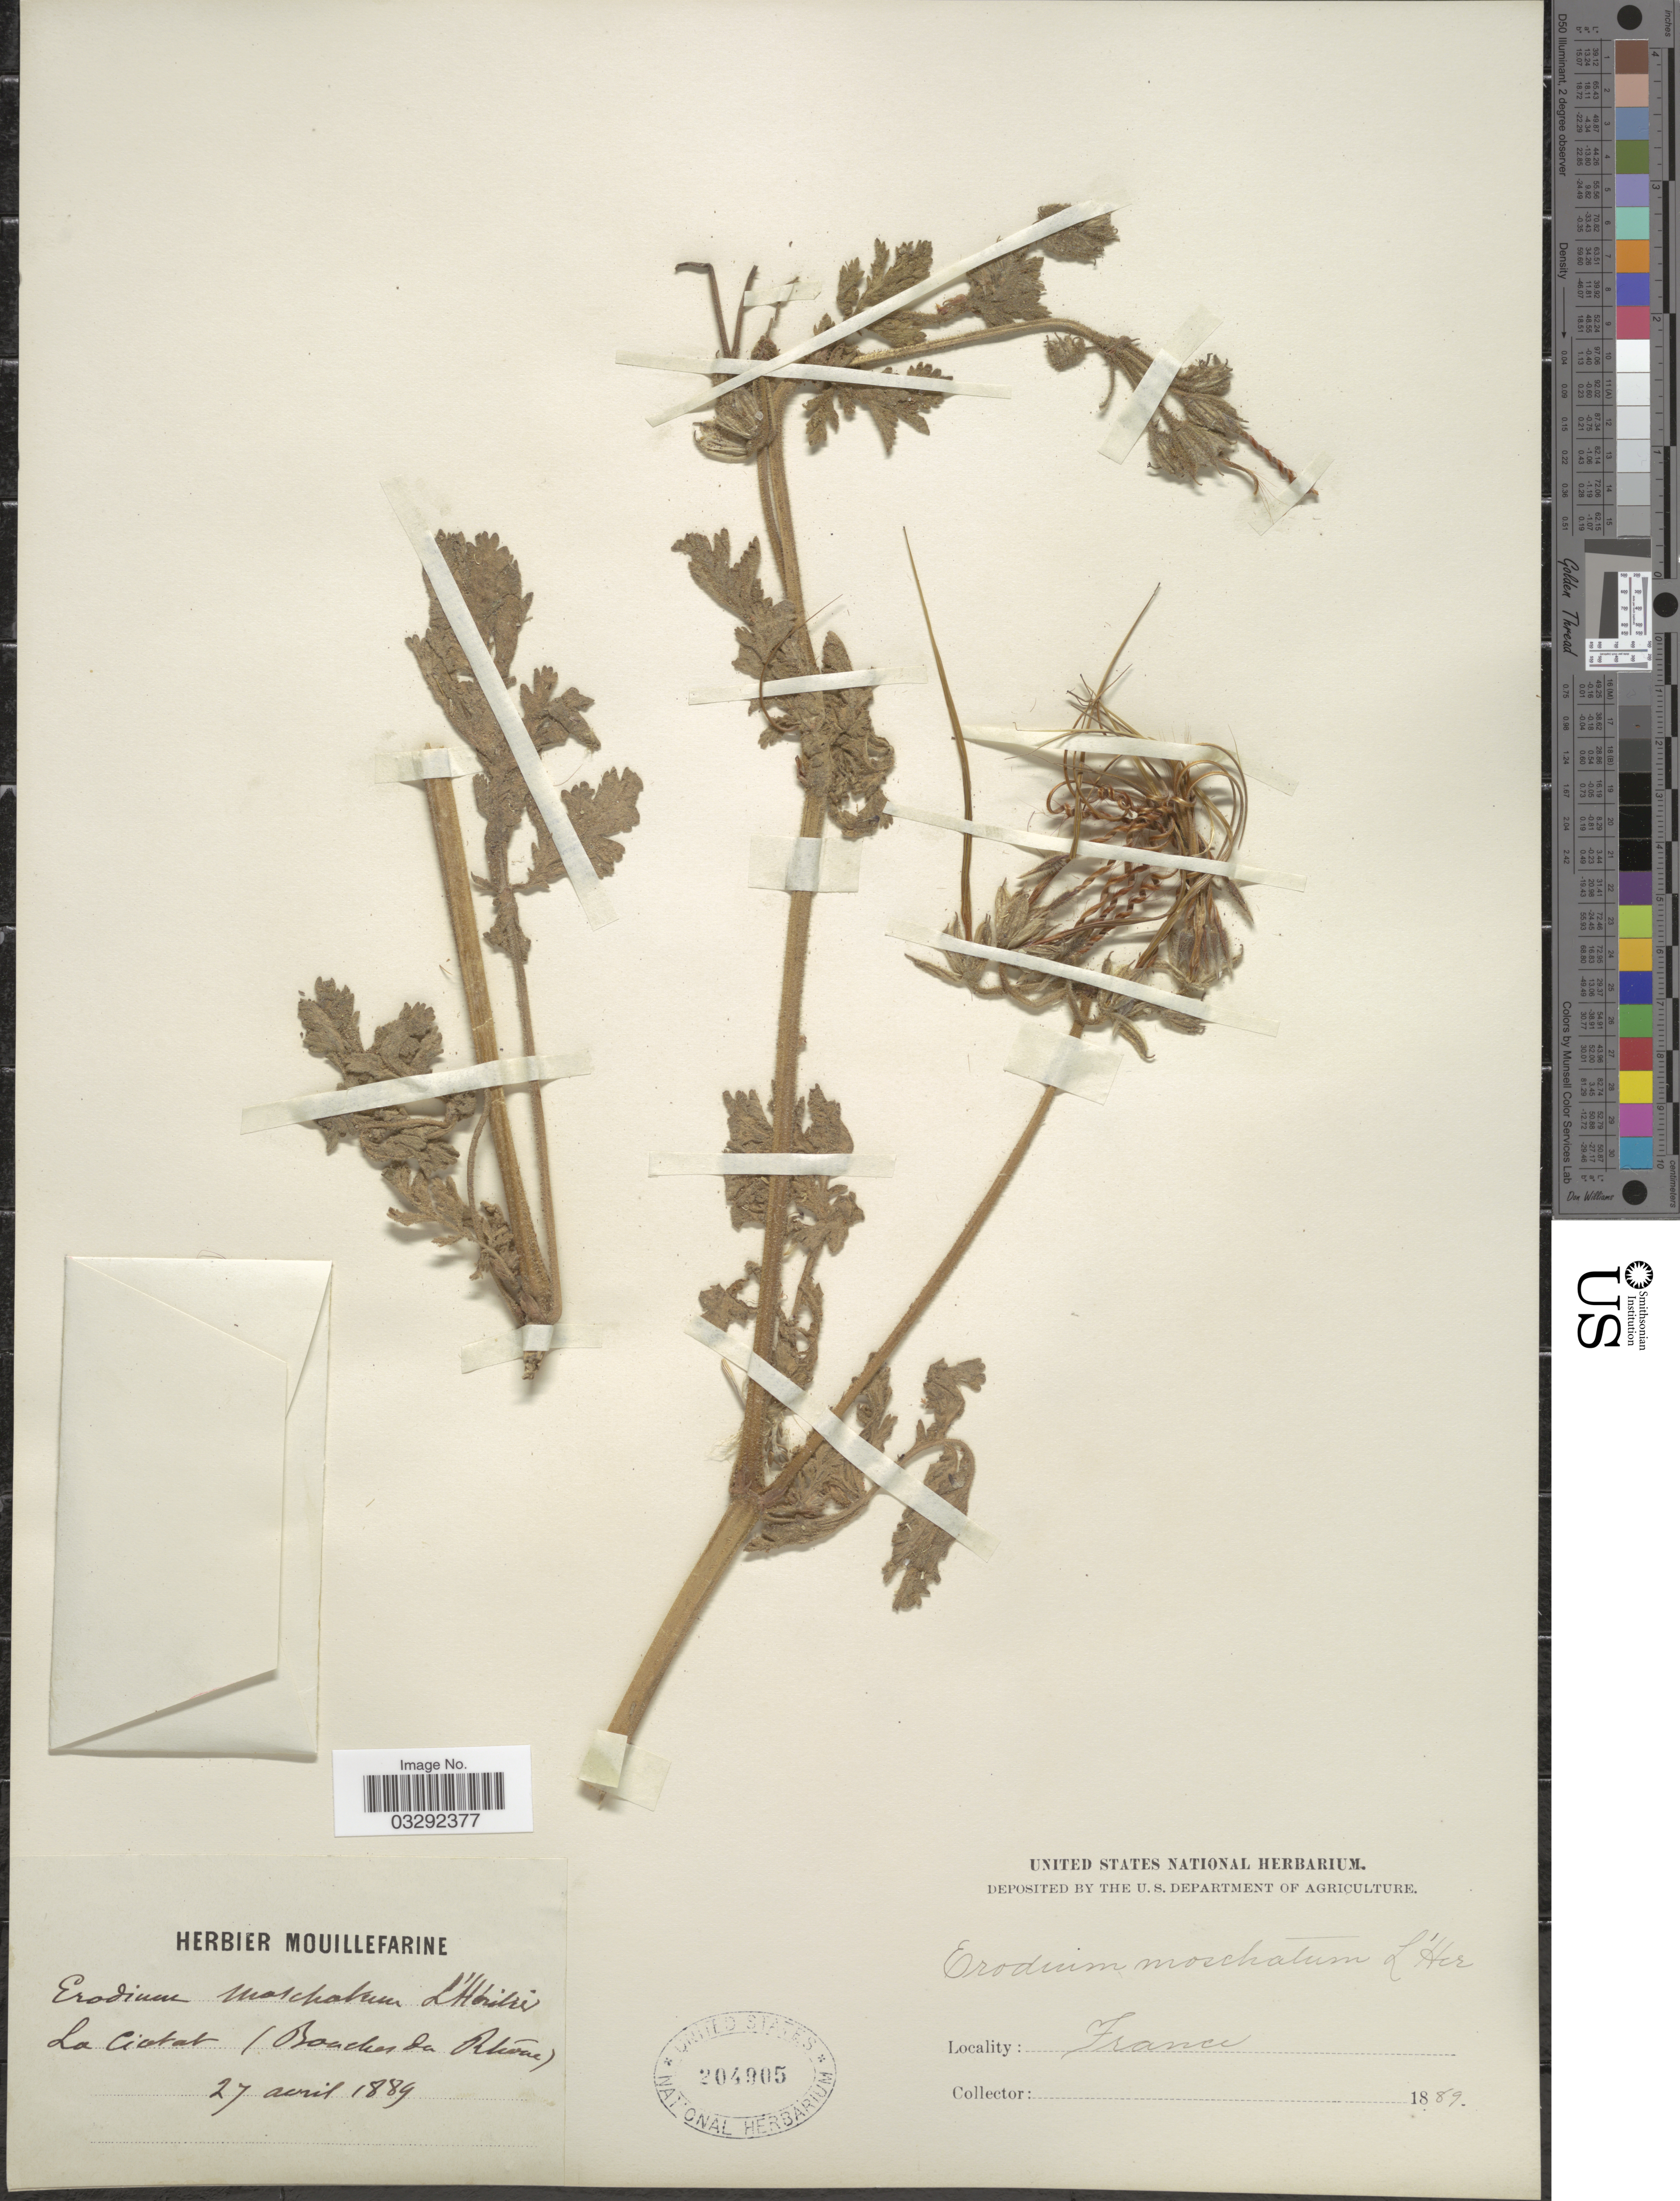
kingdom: Plantae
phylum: Tracheophyta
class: Magnoliopsida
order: Geraniales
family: Geraniaceae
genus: Erodium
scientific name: Erodium moschatum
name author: (L.) L'Hér. ex Aiton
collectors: ex herb. Mouillefarine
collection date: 1889-04-27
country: France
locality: La Ciotat (Bouches du Rhóne).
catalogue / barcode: US 204905